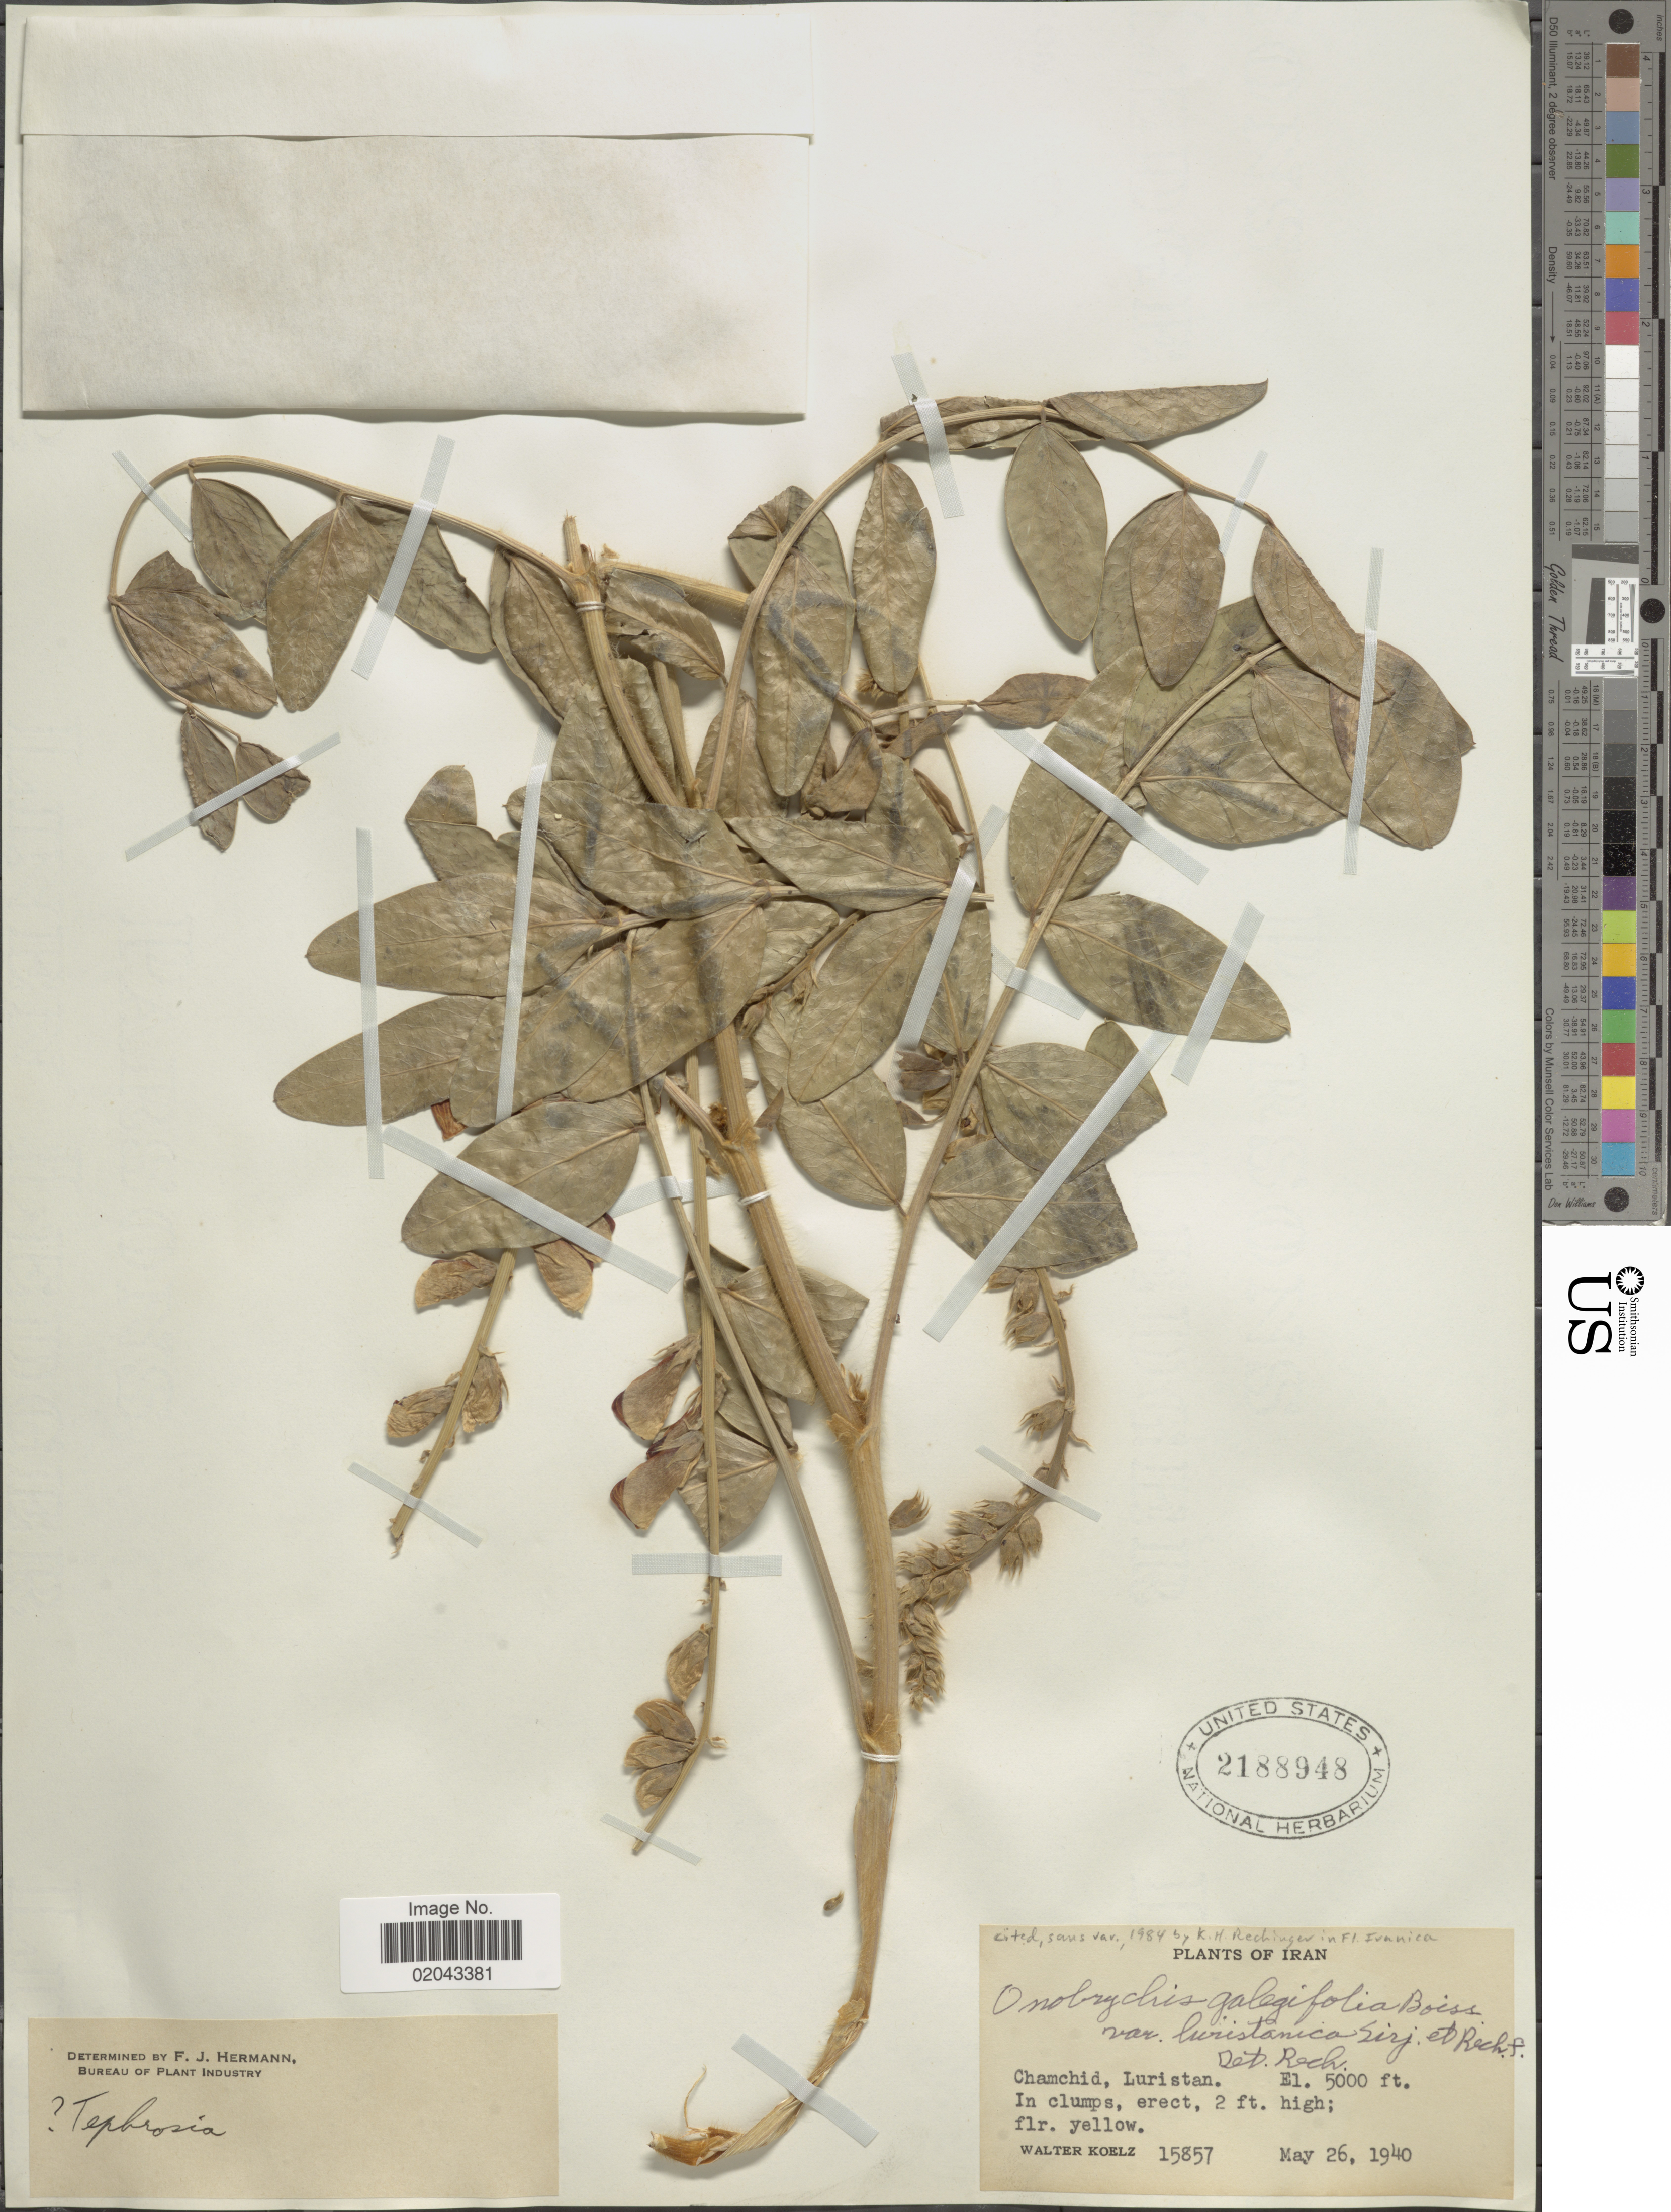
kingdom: Plantae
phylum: Tracheophyta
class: Magnoliopsida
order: Fabales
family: Fabaceae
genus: Onobrychis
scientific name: Onobrychis galegifolia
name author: Boiss.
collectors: W. N. Koelz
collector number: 15857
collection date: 1940-05-26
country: Iran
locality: Chamchid, Luristan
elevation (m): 1524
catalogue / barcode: US 2188948